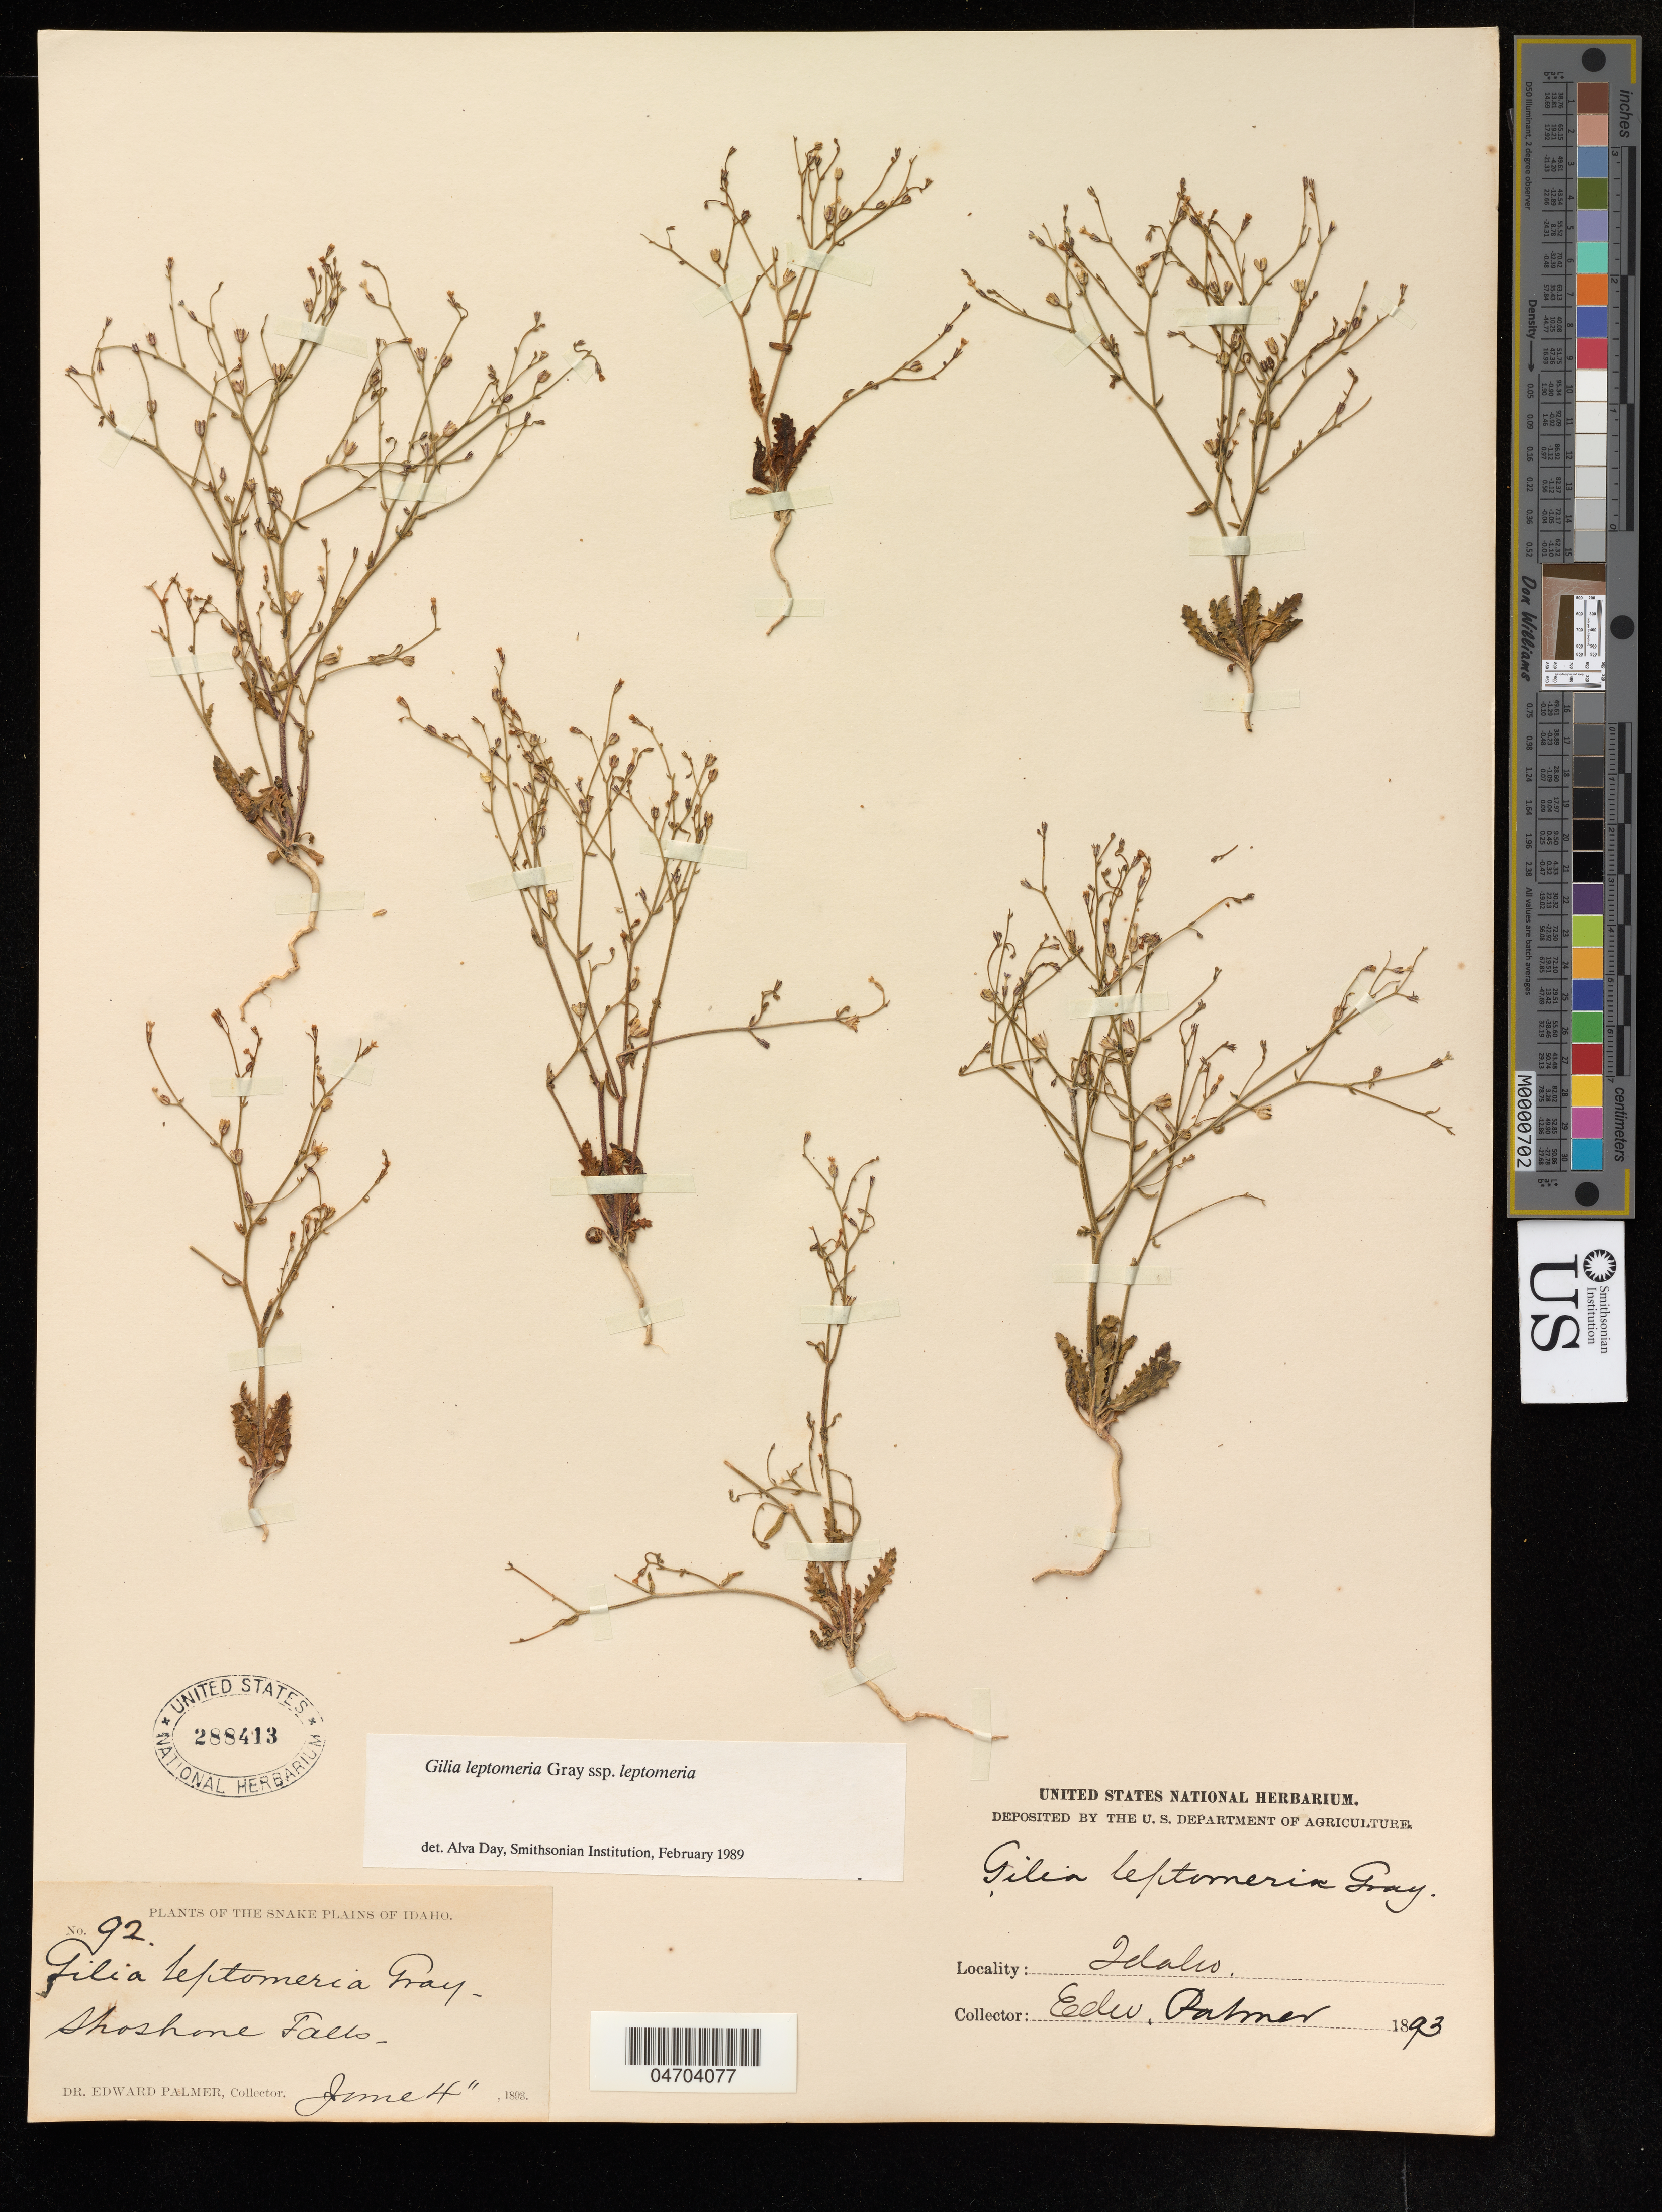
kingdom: Plantae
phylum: Tracheophyta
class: Magnoliopsida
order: Ericales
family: Polemoniaceae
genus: Aliciella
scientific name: Aliciella leptomeria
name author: (A. Gray) J.M. Porter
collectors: E. Palmer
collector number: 92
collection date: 1893-06-04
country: United States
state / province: Idaho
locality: Shoshone Falls.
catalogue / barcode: US 288413